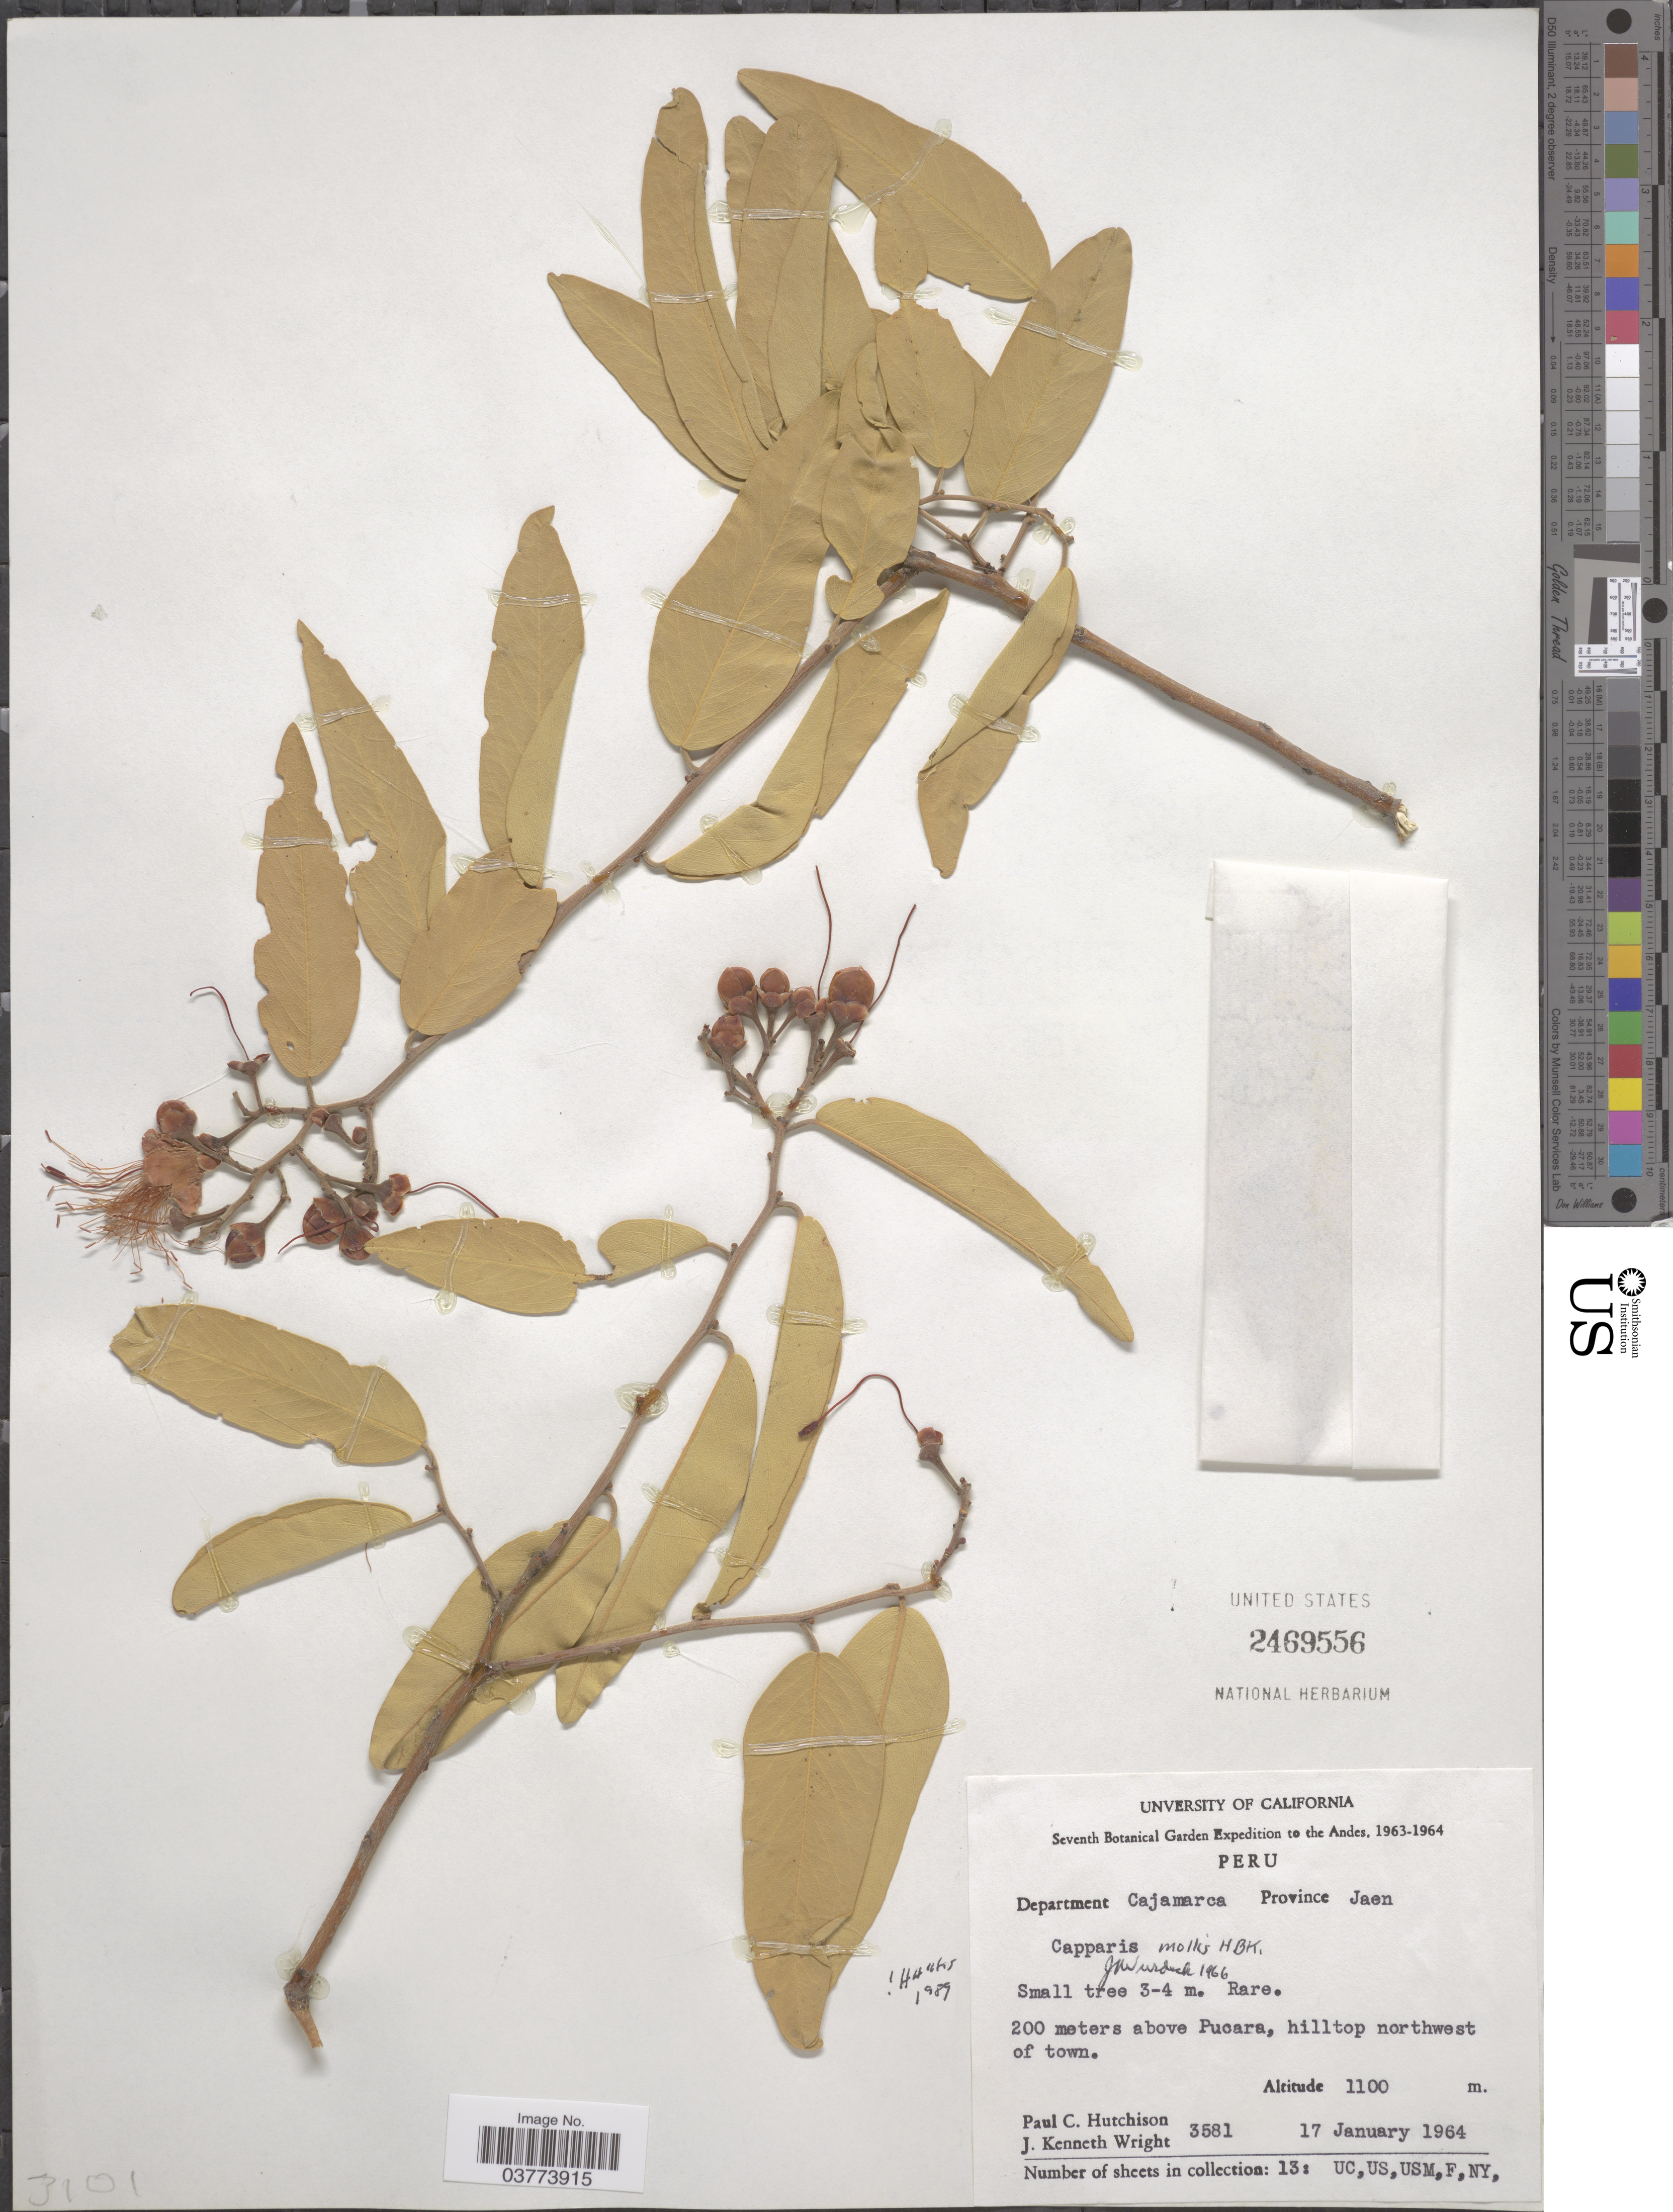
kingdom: Plantae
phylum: Tracheophyta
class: Magnoliopsida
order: Brassicales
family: Capparaceae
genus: Cynophalla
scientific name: Cynophalla mollis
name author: (Kunth) J. Presl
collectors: P. C. Hutchison & J. K. Wright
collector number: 3581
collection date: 1964-01-17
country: Peru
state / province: Cajamarca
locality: The Andes. Department Cajamarca. Province Jaen. 200 meters above Pucara, hilltop northwest of town.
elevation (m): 1100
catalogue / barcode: US 2469556